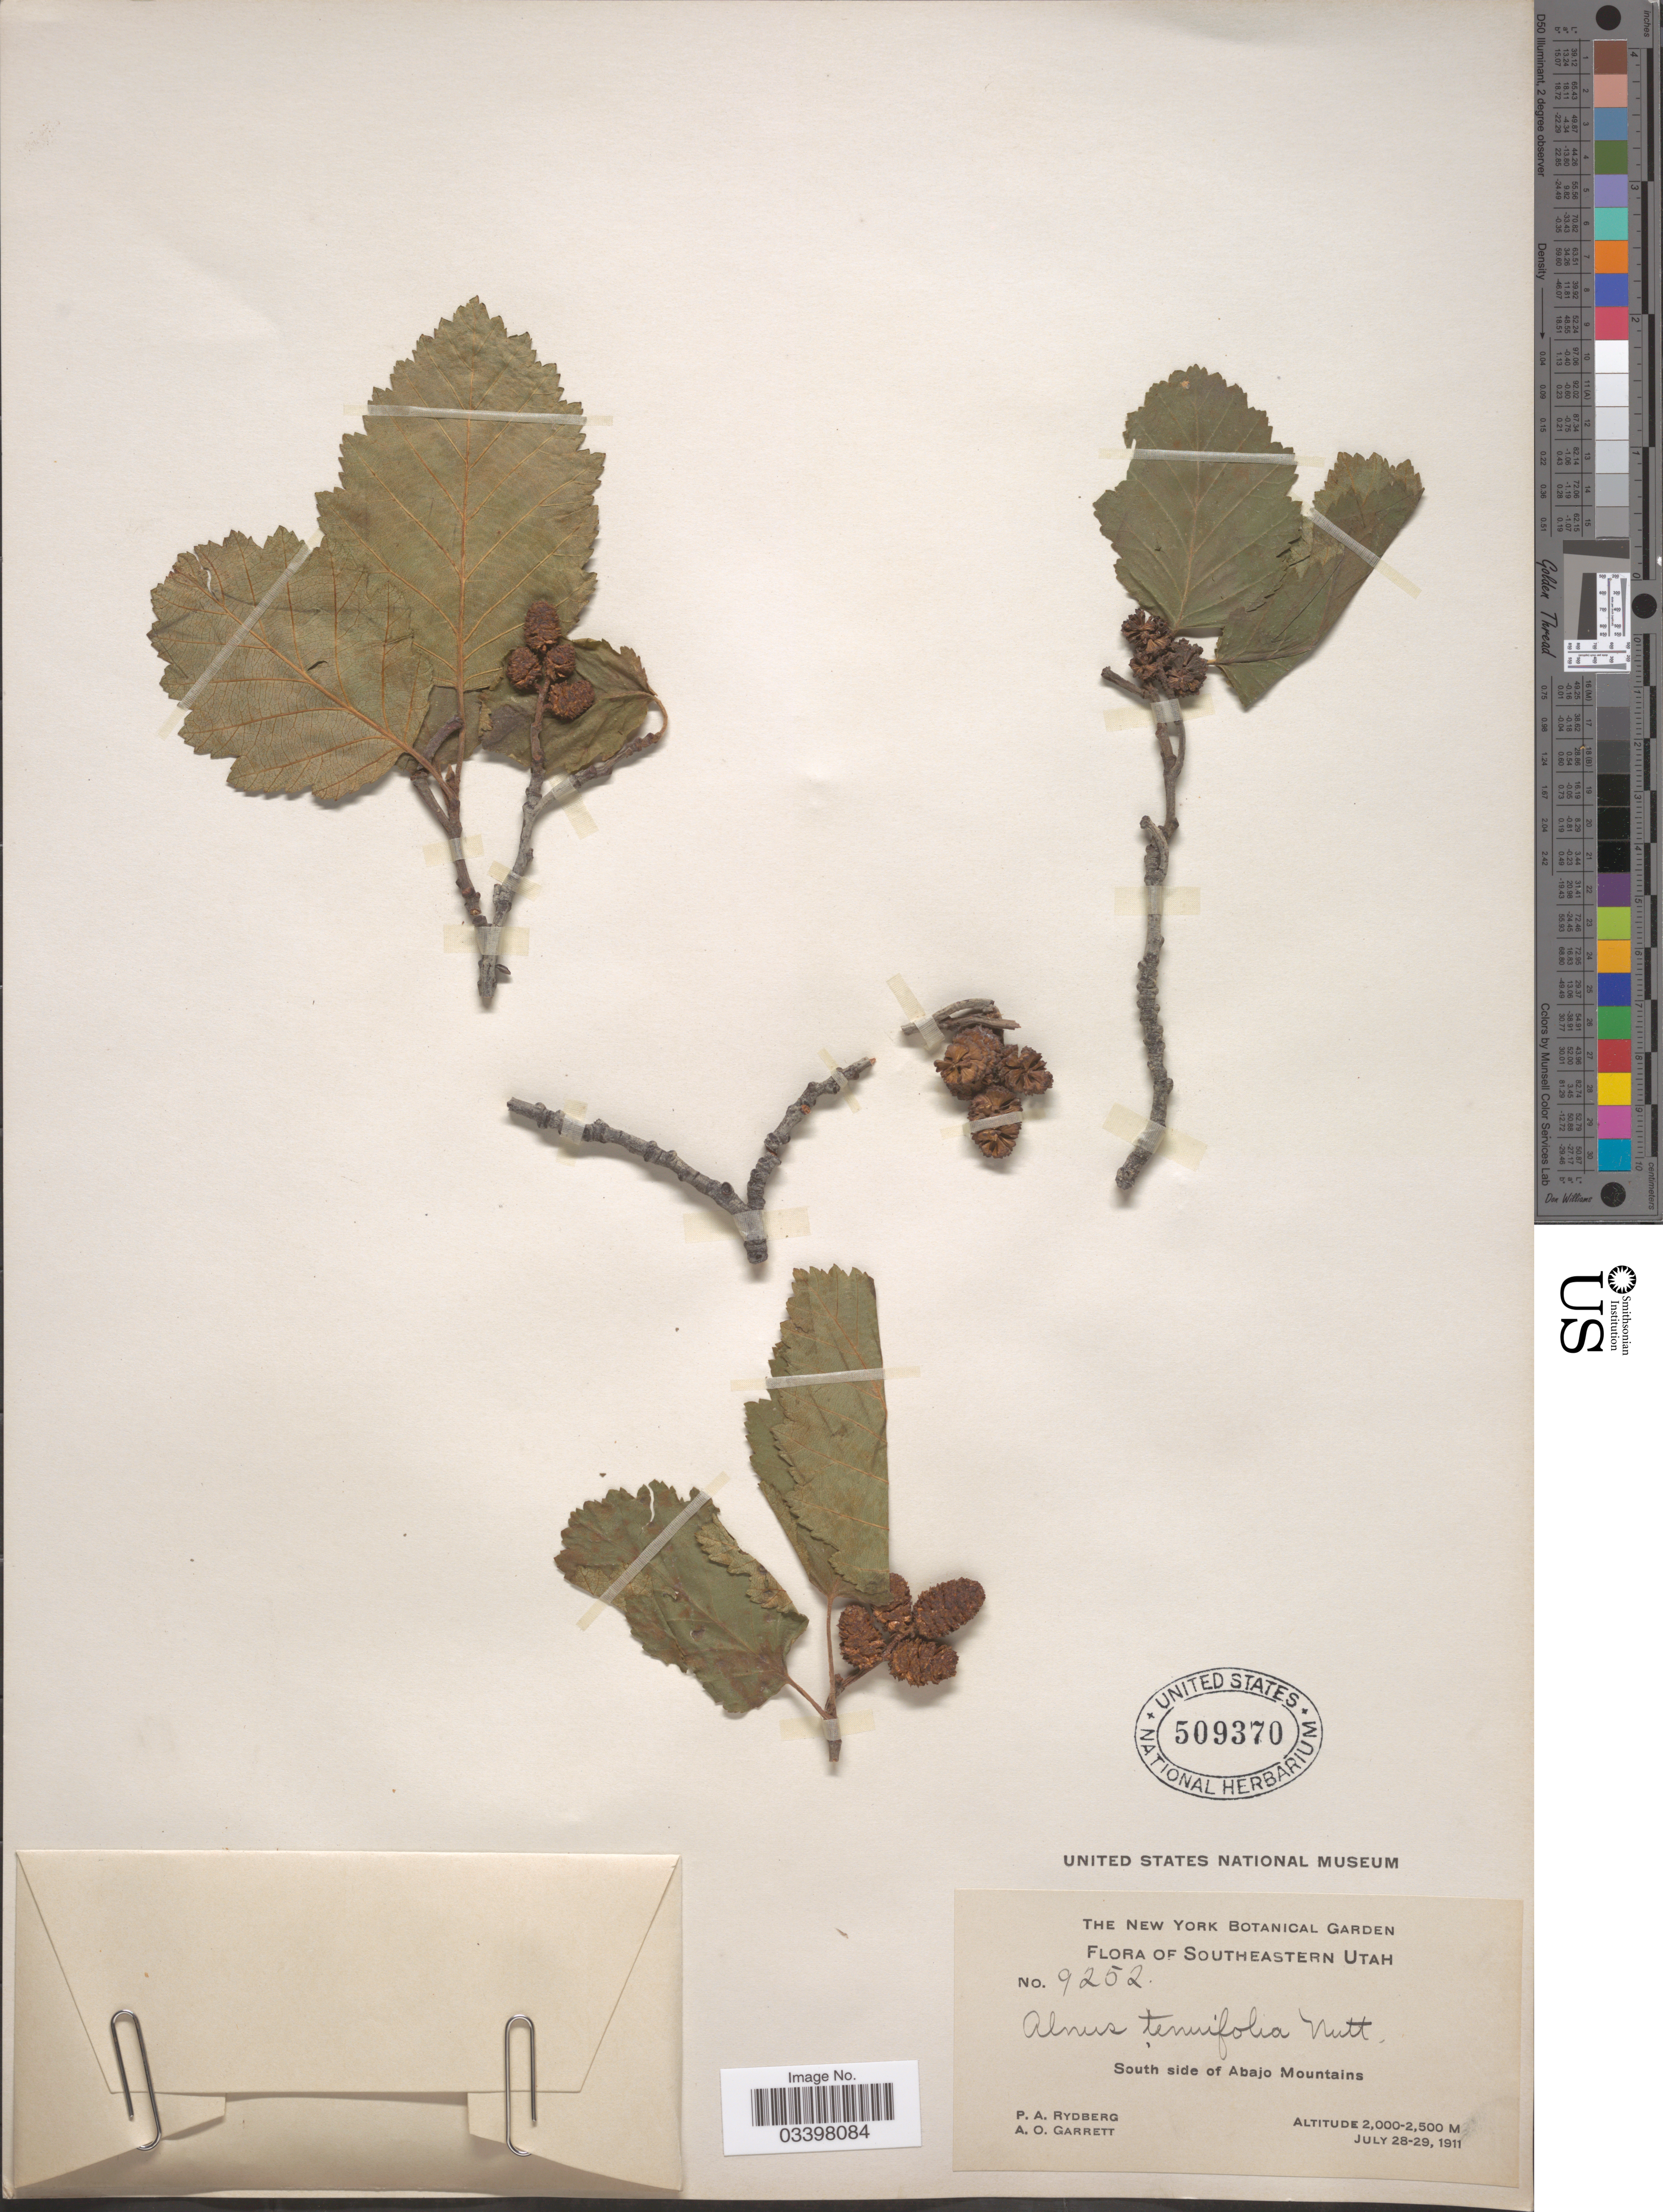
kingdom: Plantae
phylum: Tracheophyta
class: Magnoliopsida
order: Fagales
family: Betulaceae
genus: Alnus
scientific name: Alnus tenuifolia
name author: Nutt.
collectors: P. A. Rydberg & A. O. Garrett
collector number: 9252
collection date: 1911-07-28/1911-07-29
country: United States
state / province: Utah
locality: Southeastern Utah. South side of Abajo Mountains.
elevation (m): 2000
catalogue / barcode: US 509370